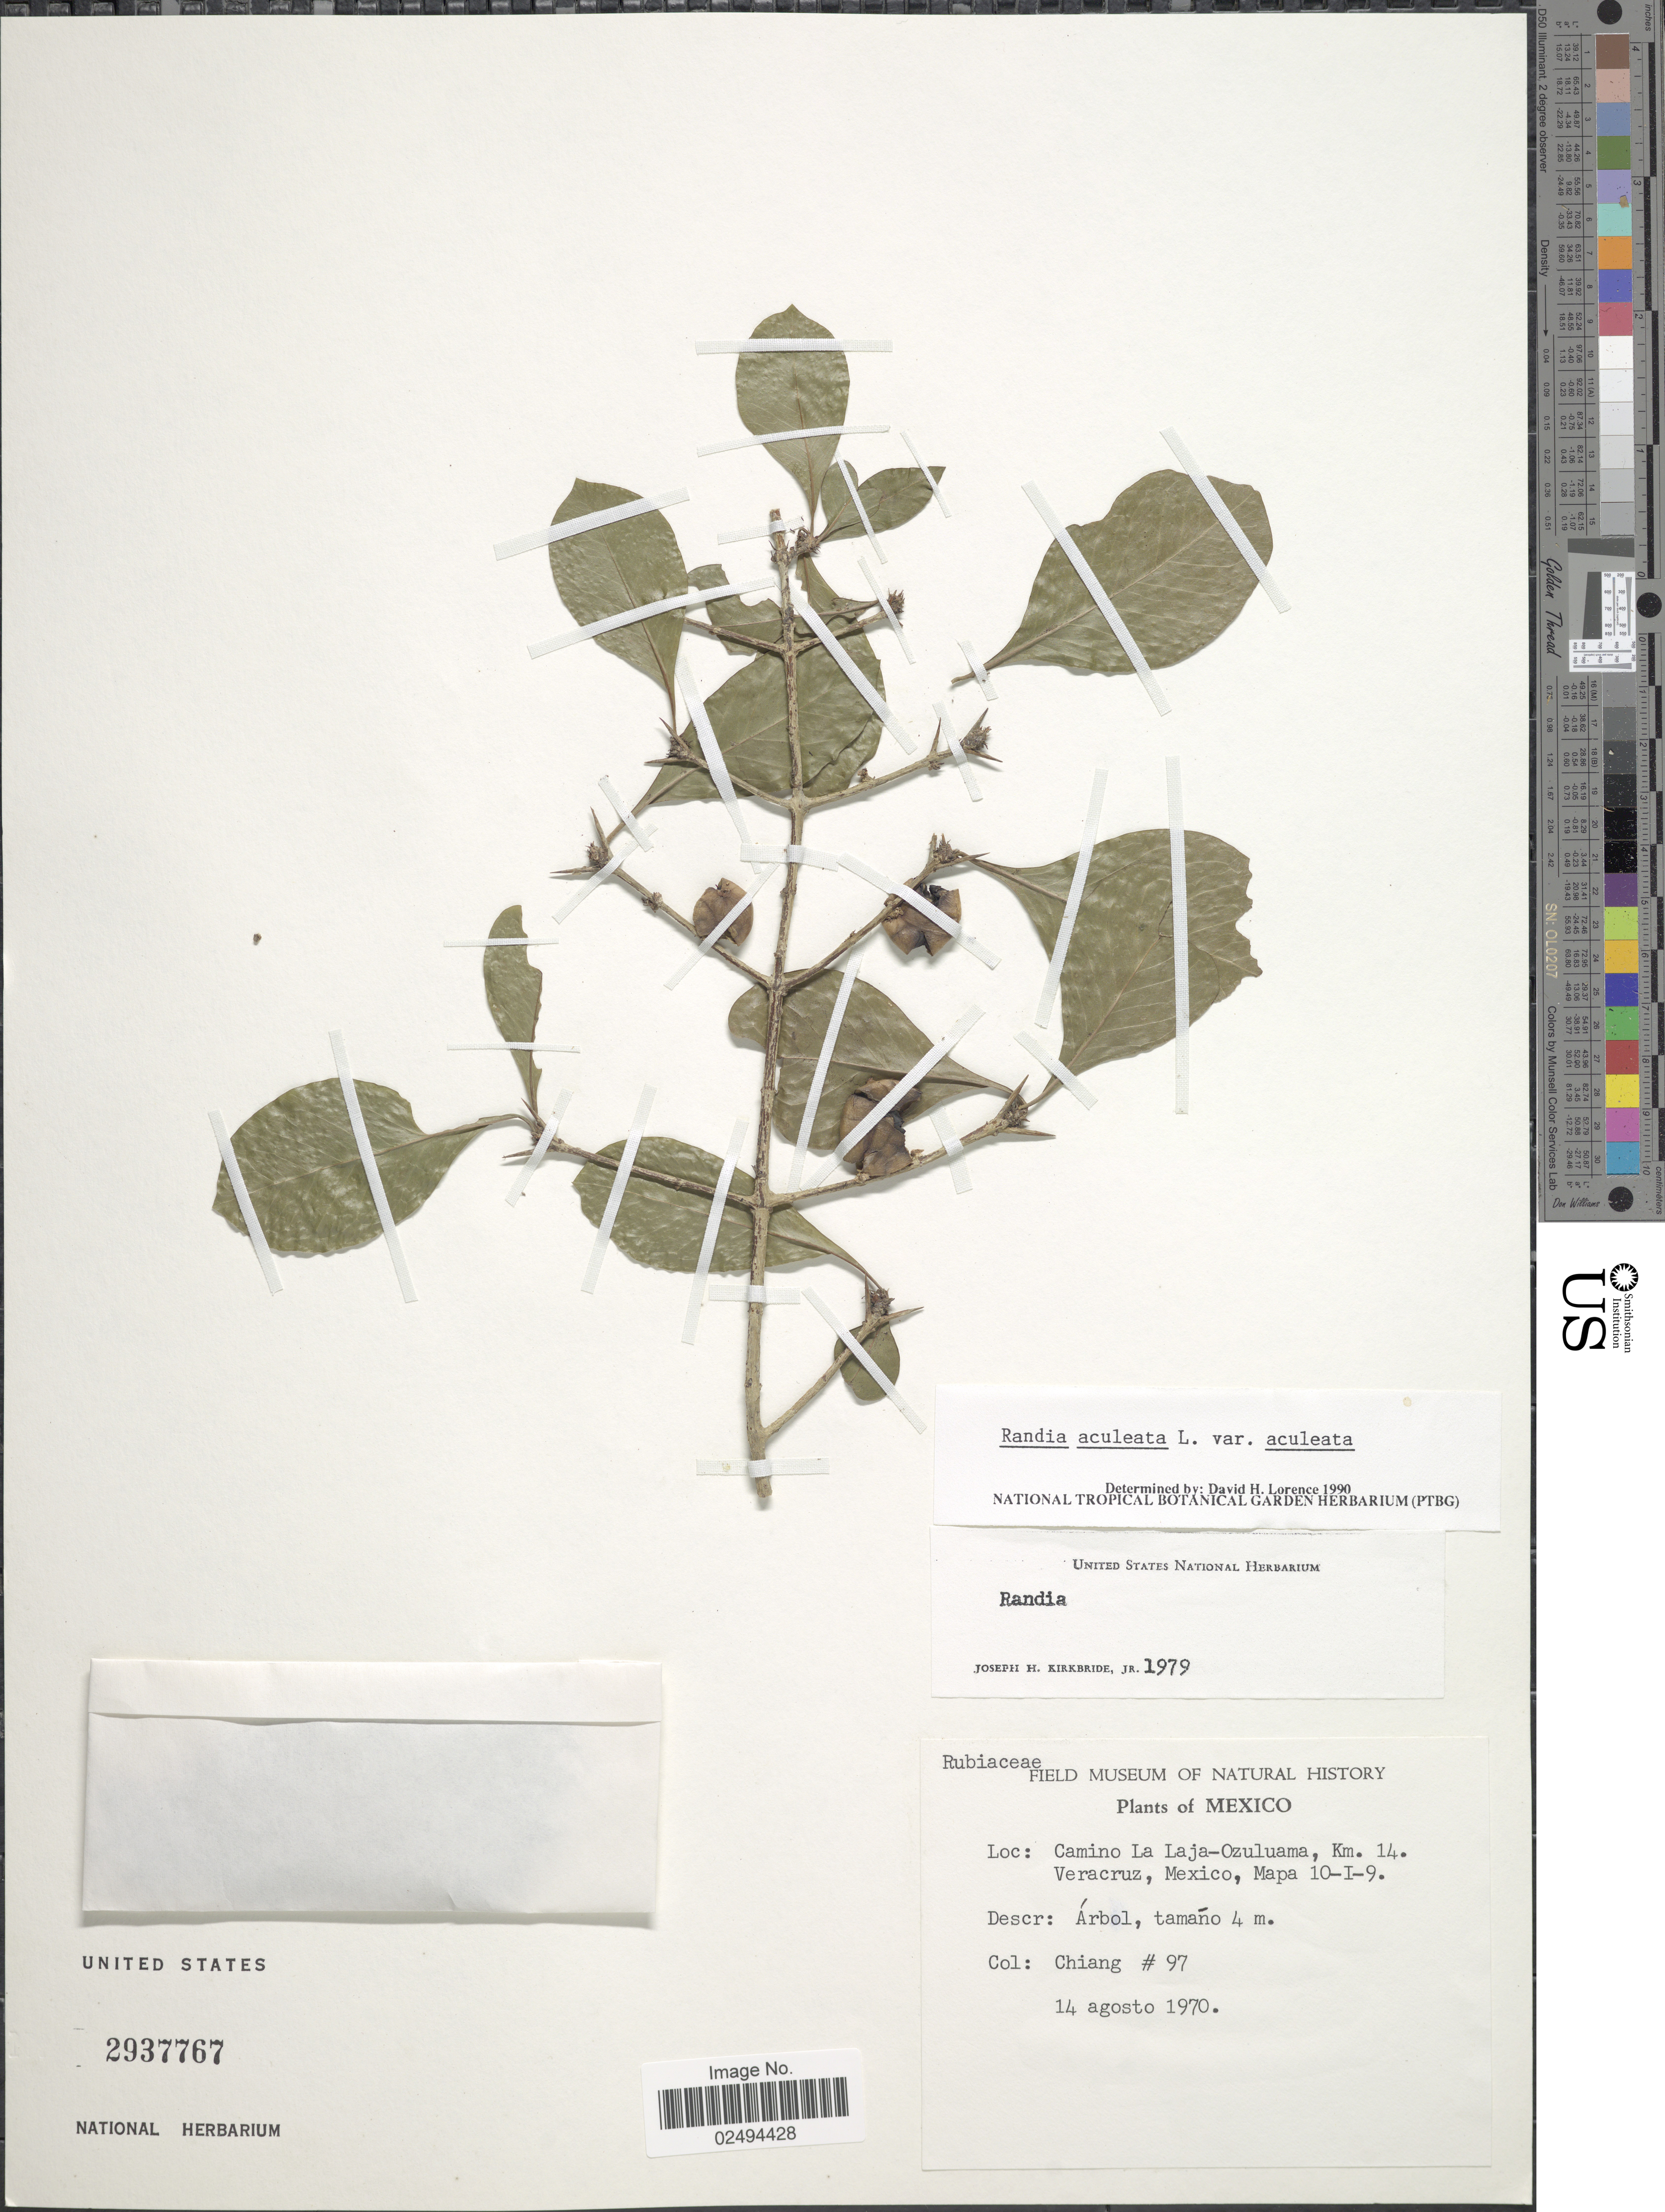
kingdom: Plantae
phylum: Tracheophyta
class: Magnoliopsida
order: Gentianales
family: Rubiaceae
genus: Randia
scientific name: Randia aculeata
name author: L.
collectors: -. Chiang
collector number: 97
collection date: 1970-08-14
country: Mexico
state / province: Veracruz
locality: Camino La Laja- Ozuluama, Km. 14. Veracruz, Mapa 10-I-9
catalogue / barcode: US 2937767